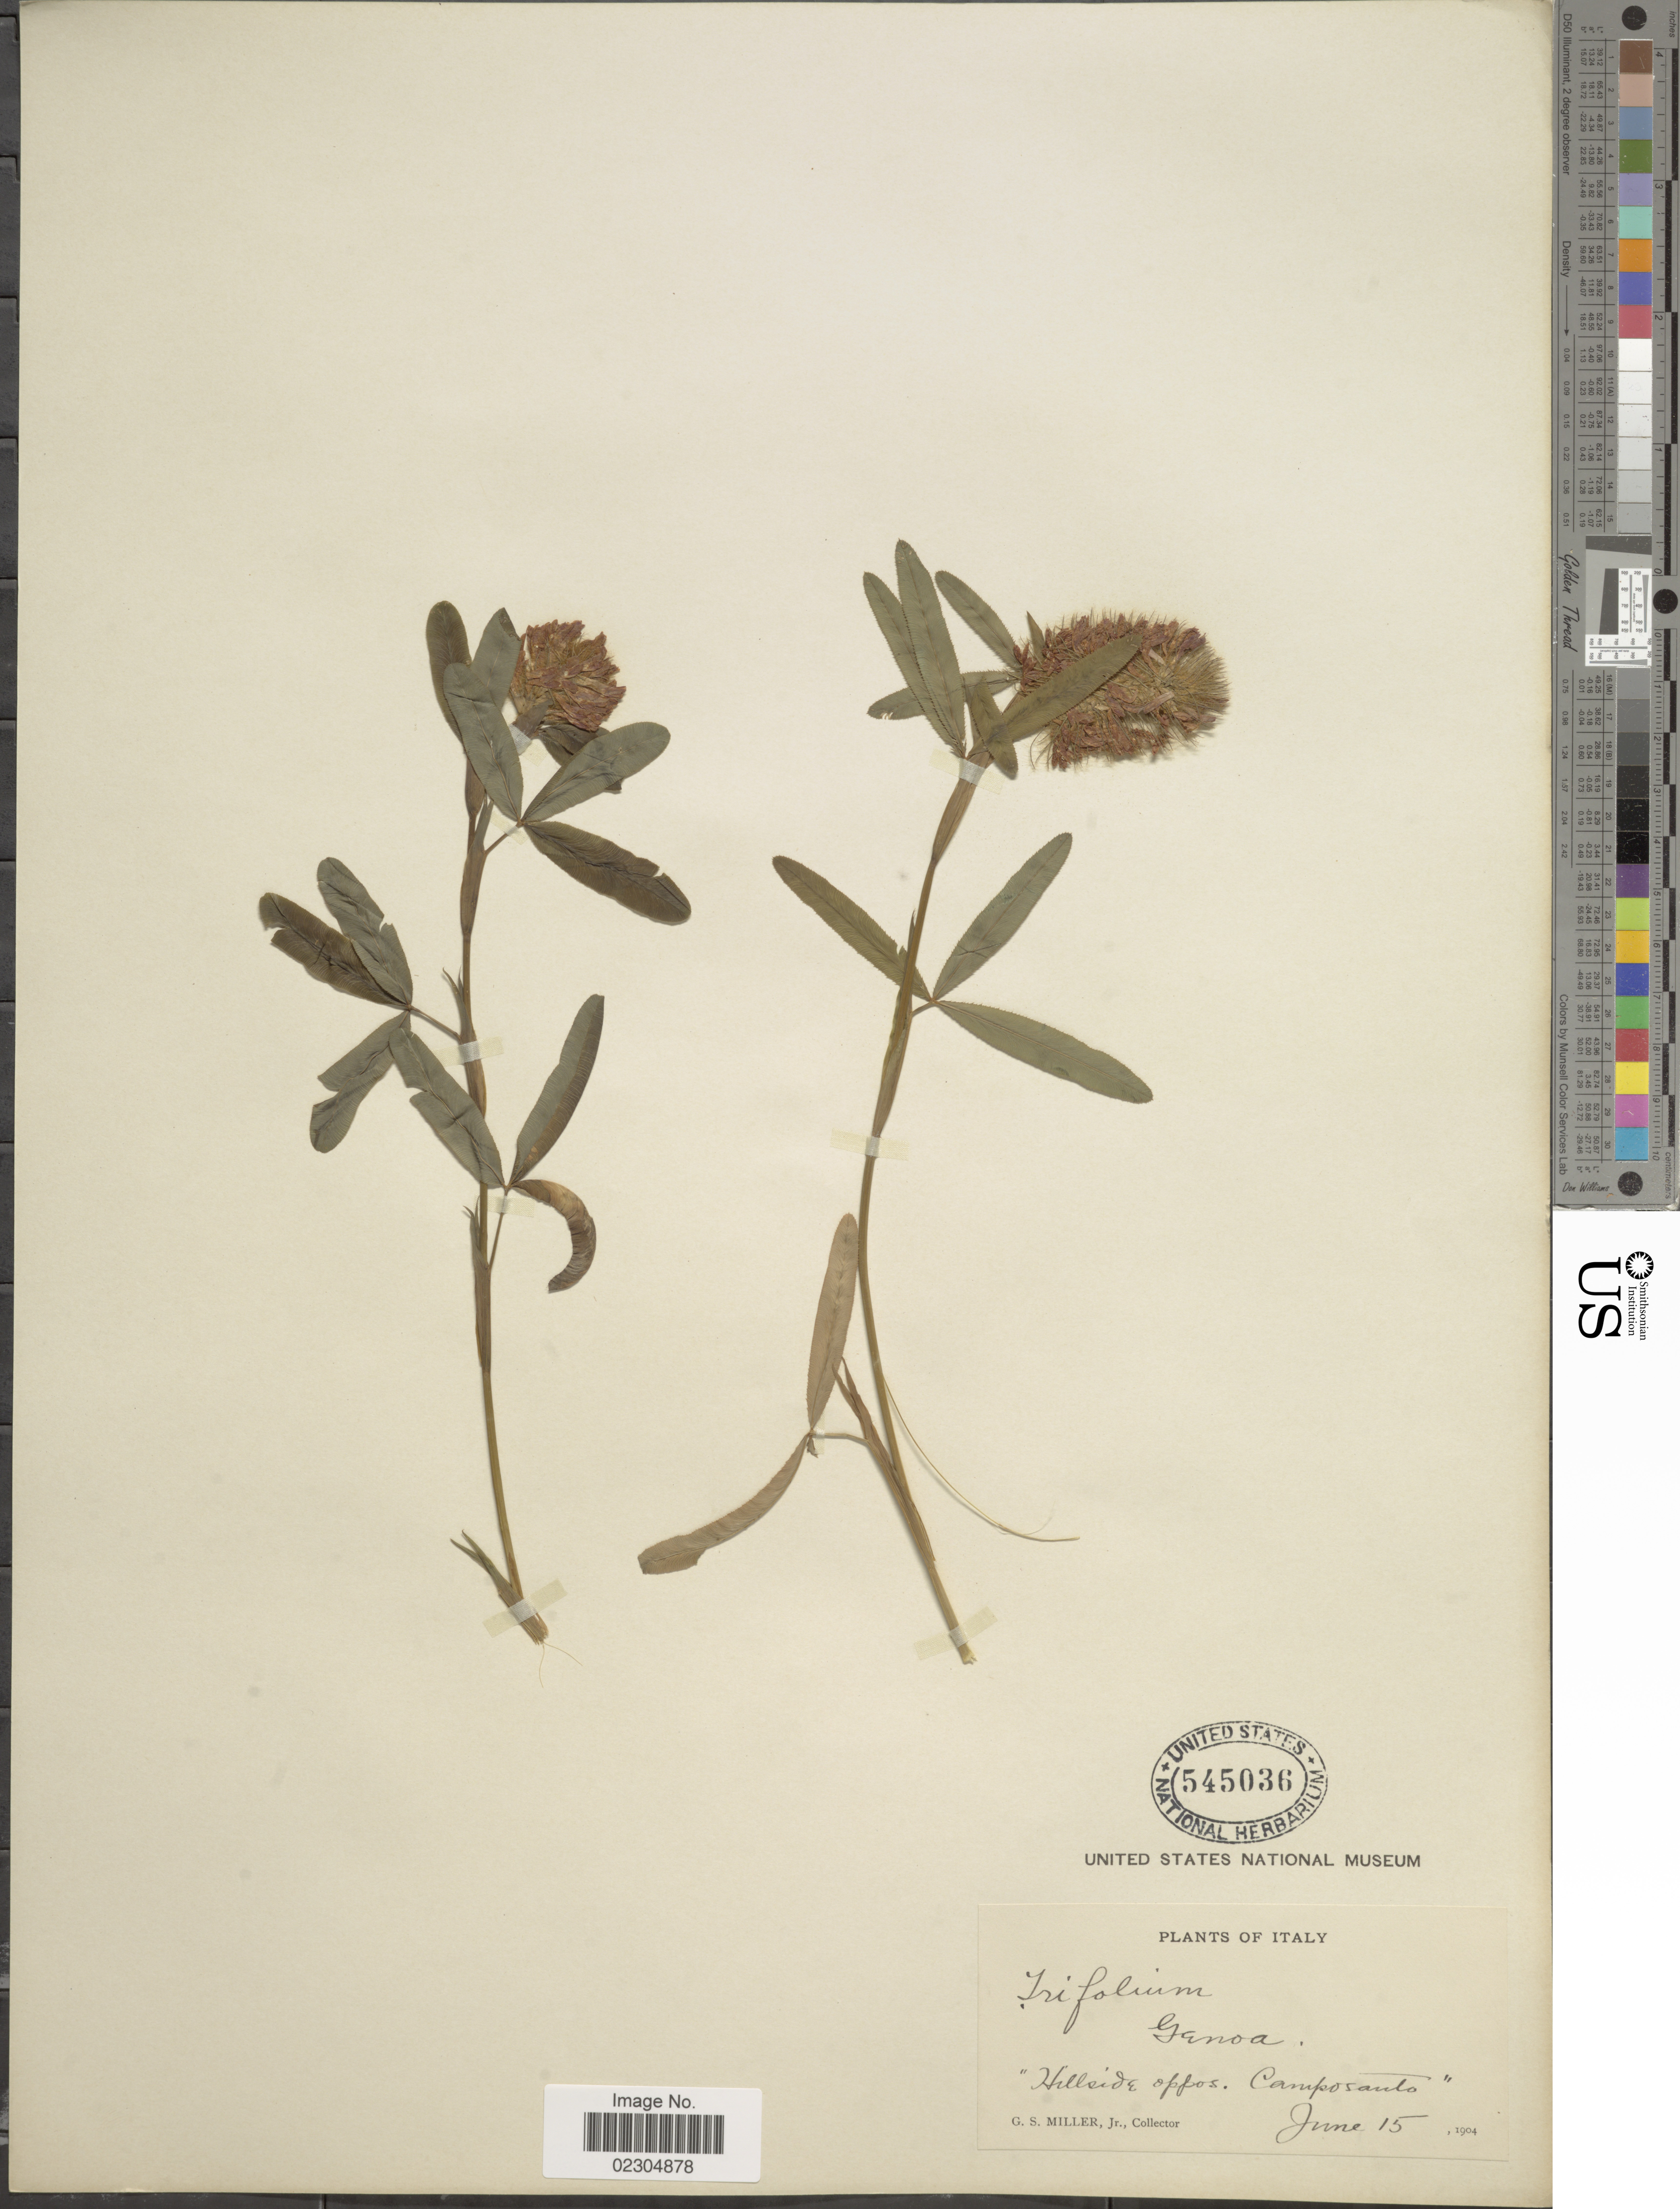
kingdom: Plantae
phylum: Tracheophyta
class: Magnoliopsida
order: Fabales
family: Fabaceae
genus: Trifolium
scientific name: Trifolium sp.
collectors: G. S. Miller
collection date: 1904-06-15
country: Italy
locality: Genoa.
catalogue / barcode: US 545036